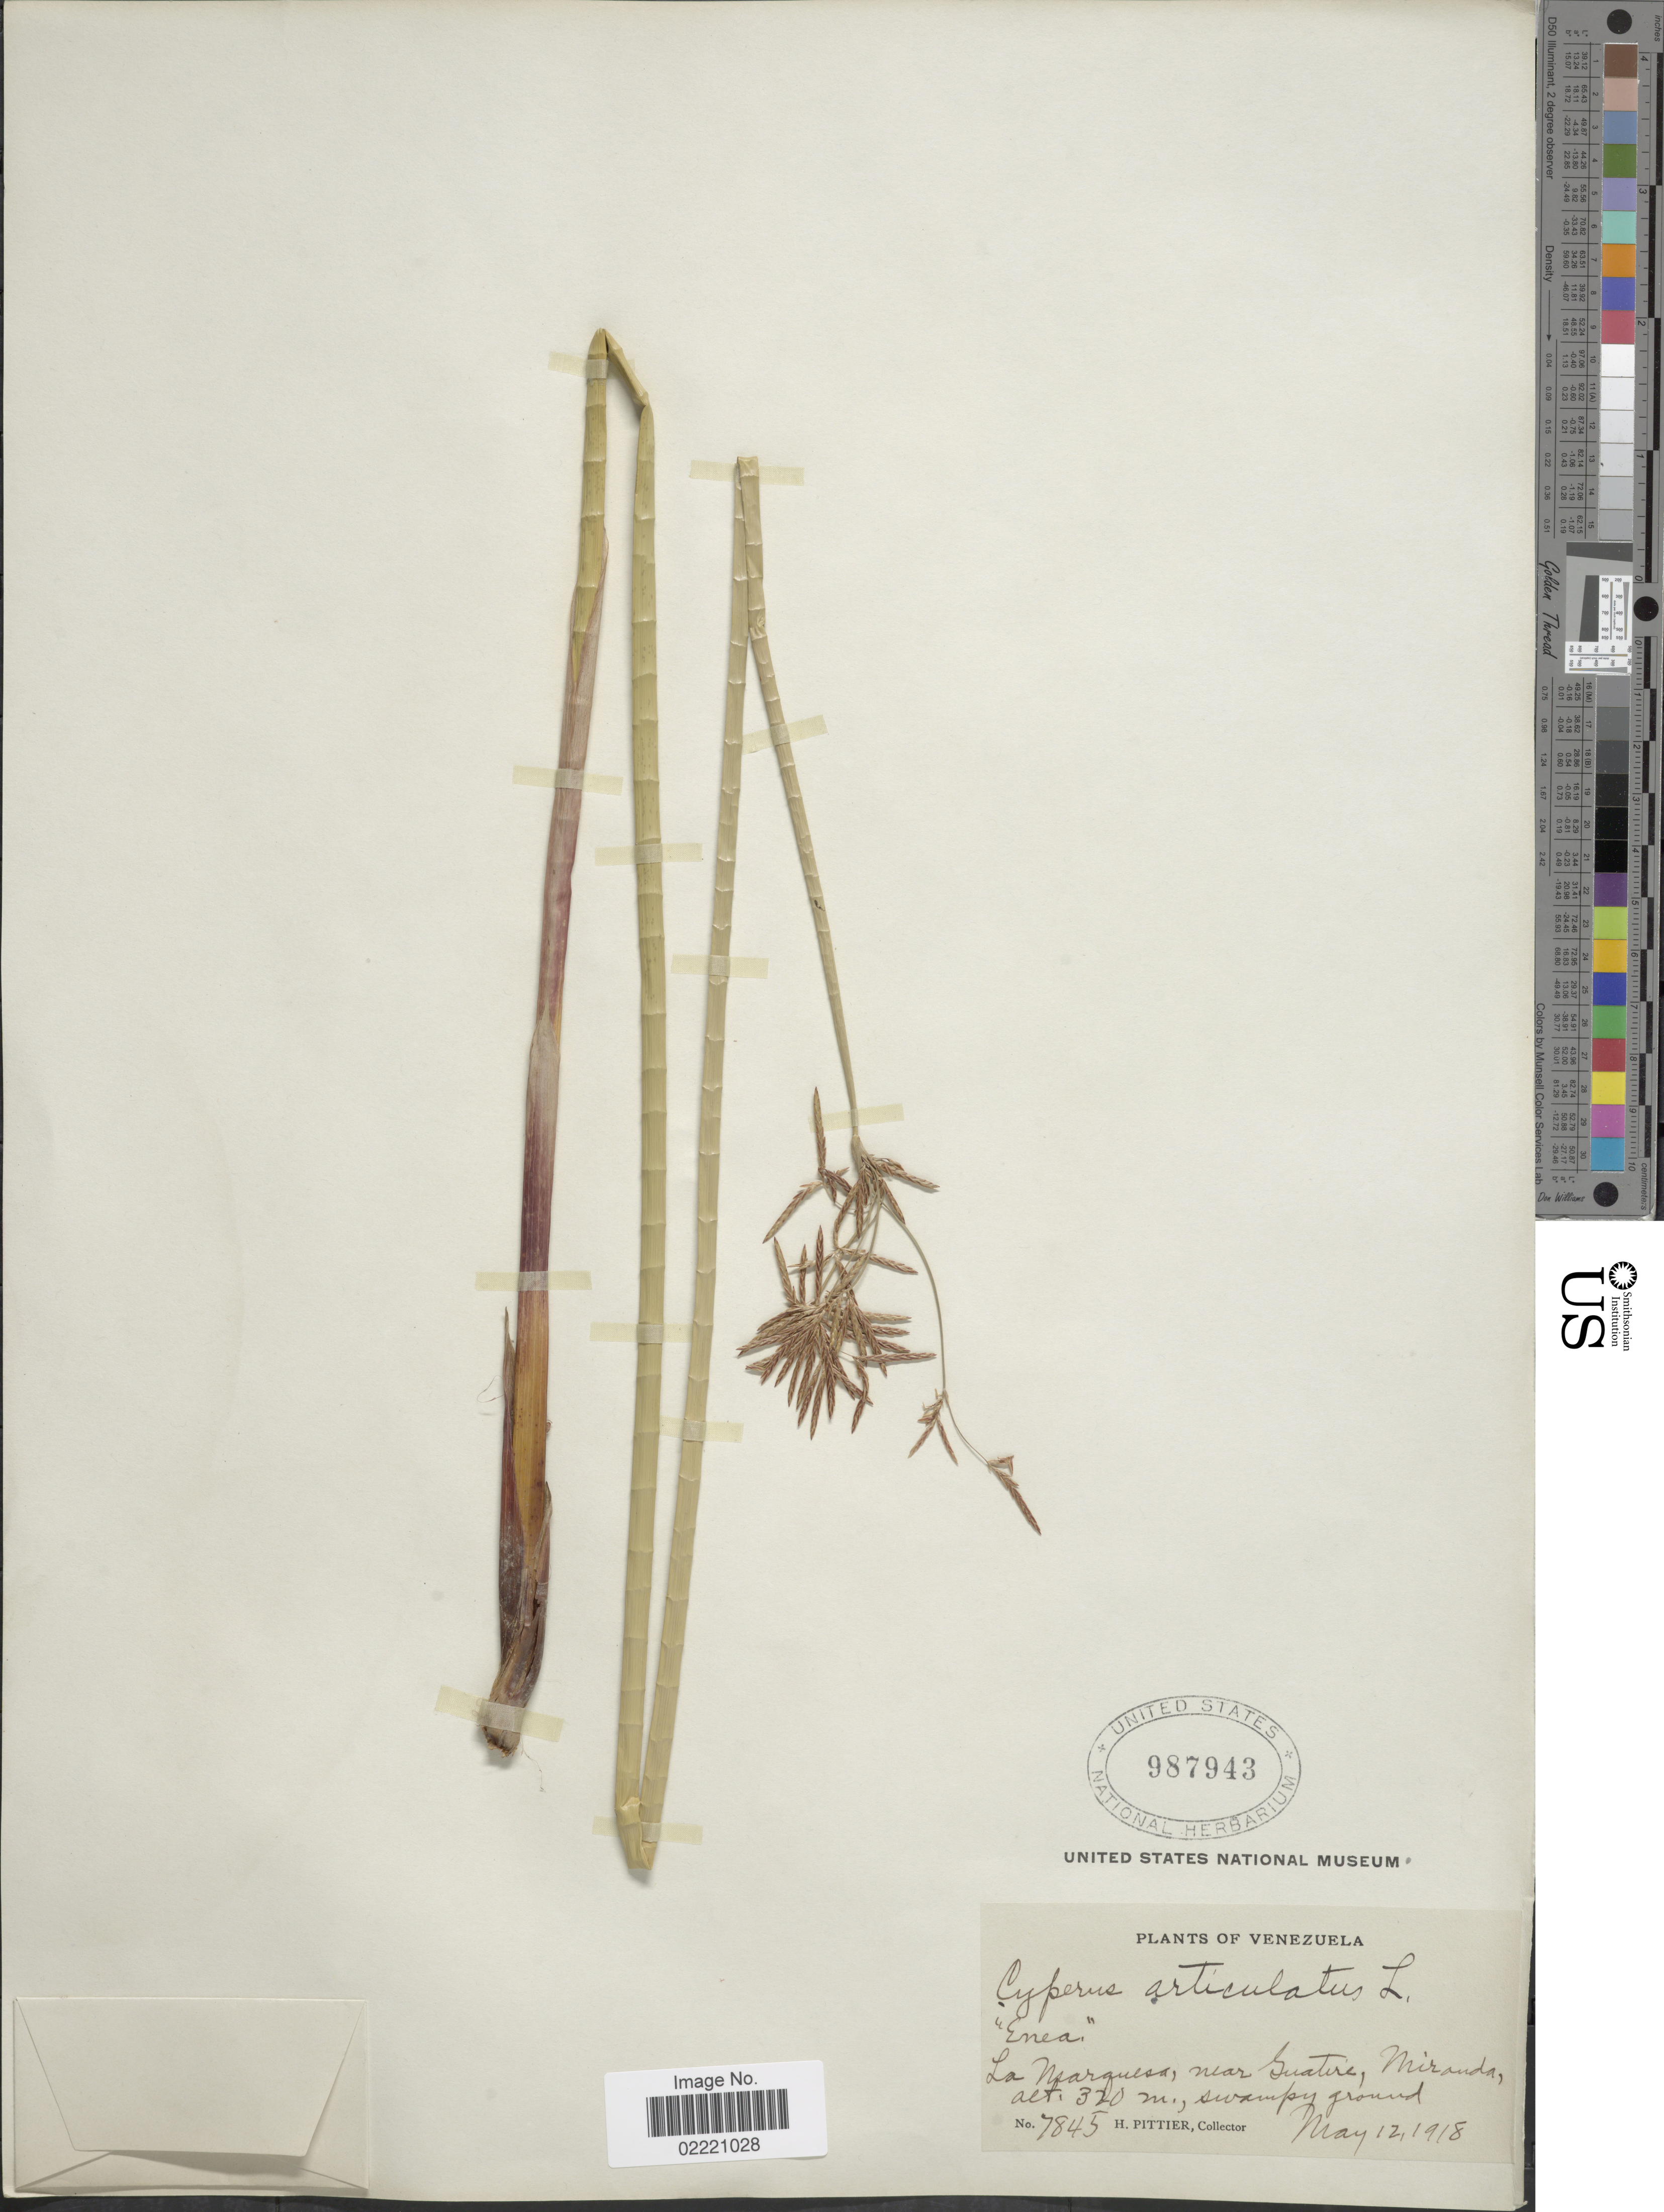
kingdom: Plantae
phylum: Tracheophyta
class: Liliopsida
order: Poales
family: Cyperaceae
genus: Cyperus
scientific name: Cyperus articulatus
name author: L.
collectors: H. F. Pittier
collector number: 7845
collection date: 1918-05-12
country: Venezuela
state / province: Miranda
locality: La Marquesa, near Guatire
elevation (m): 320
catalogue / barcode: US 987943